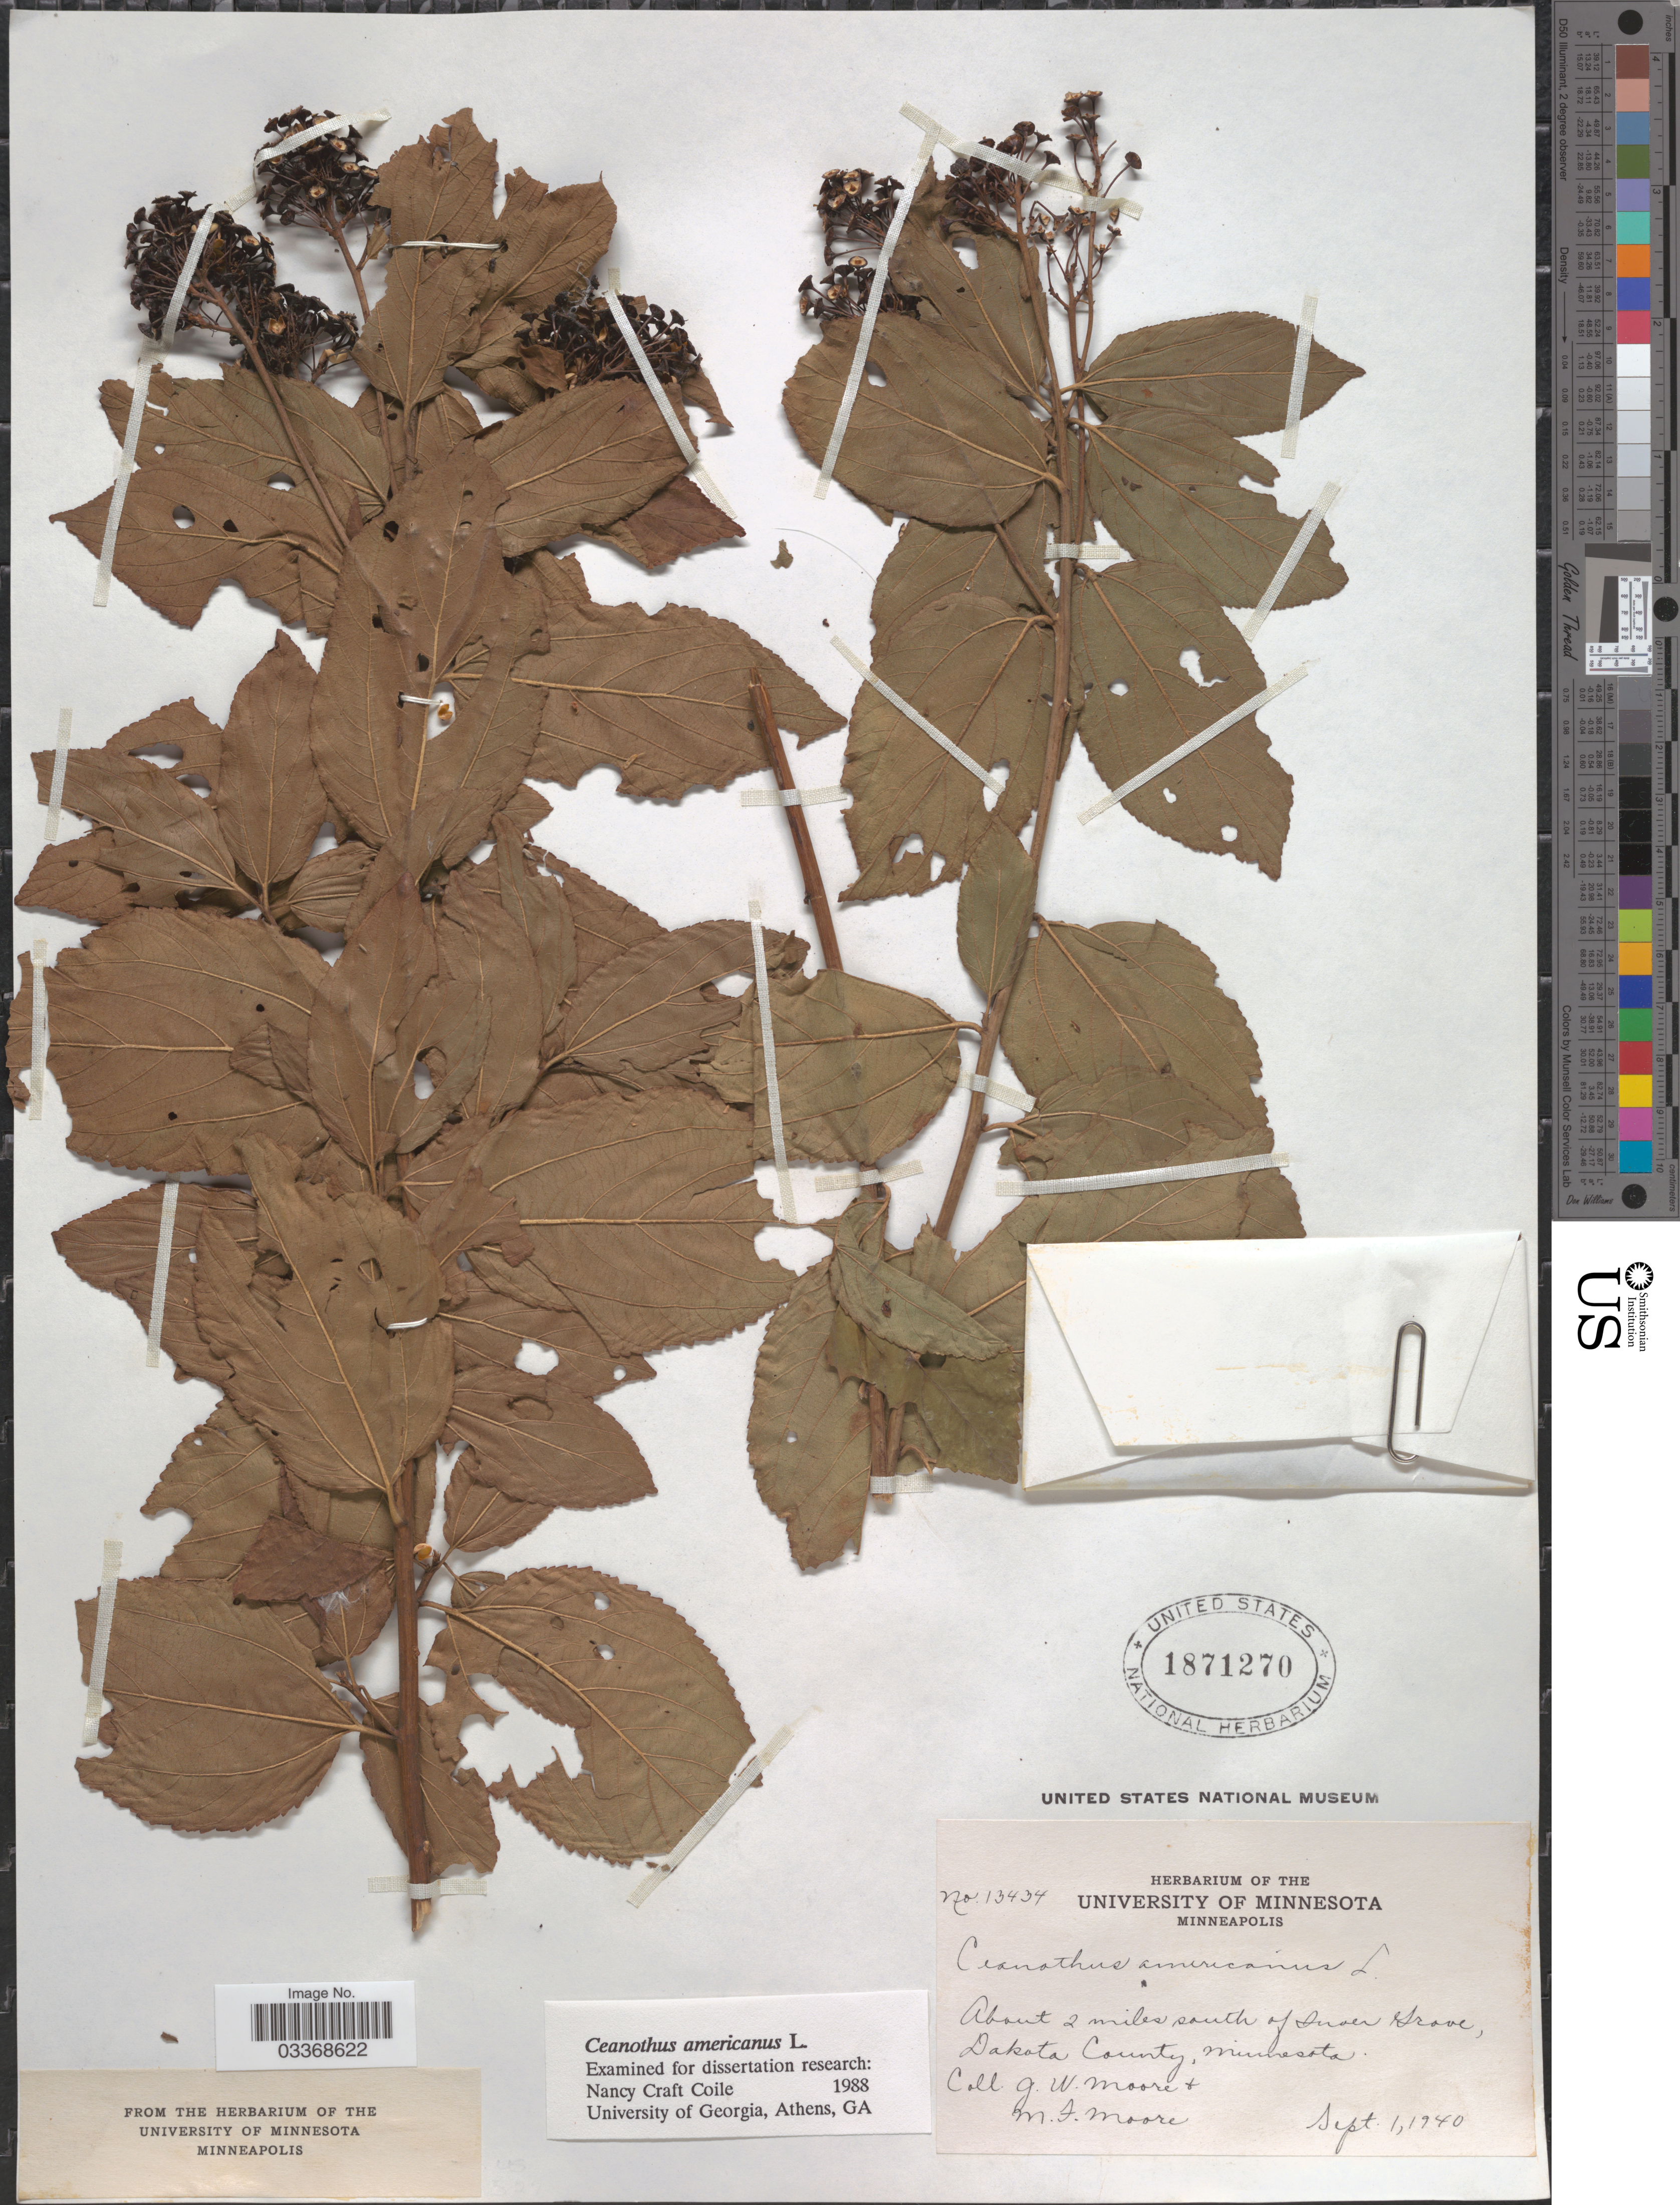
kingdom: Plantae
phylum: Tracheophyta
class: Magnoliopsida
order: Rosales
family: Rhamnaceae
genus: Ceanothus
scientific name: Ceanothus americanus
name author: L.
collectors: G. Moore & M. F. Moore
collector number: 13434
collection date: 1940-09-01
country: United States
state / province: Minnesota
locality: About 2 miles south of Inver Grove, Dakota County.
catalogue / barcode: US 1871270